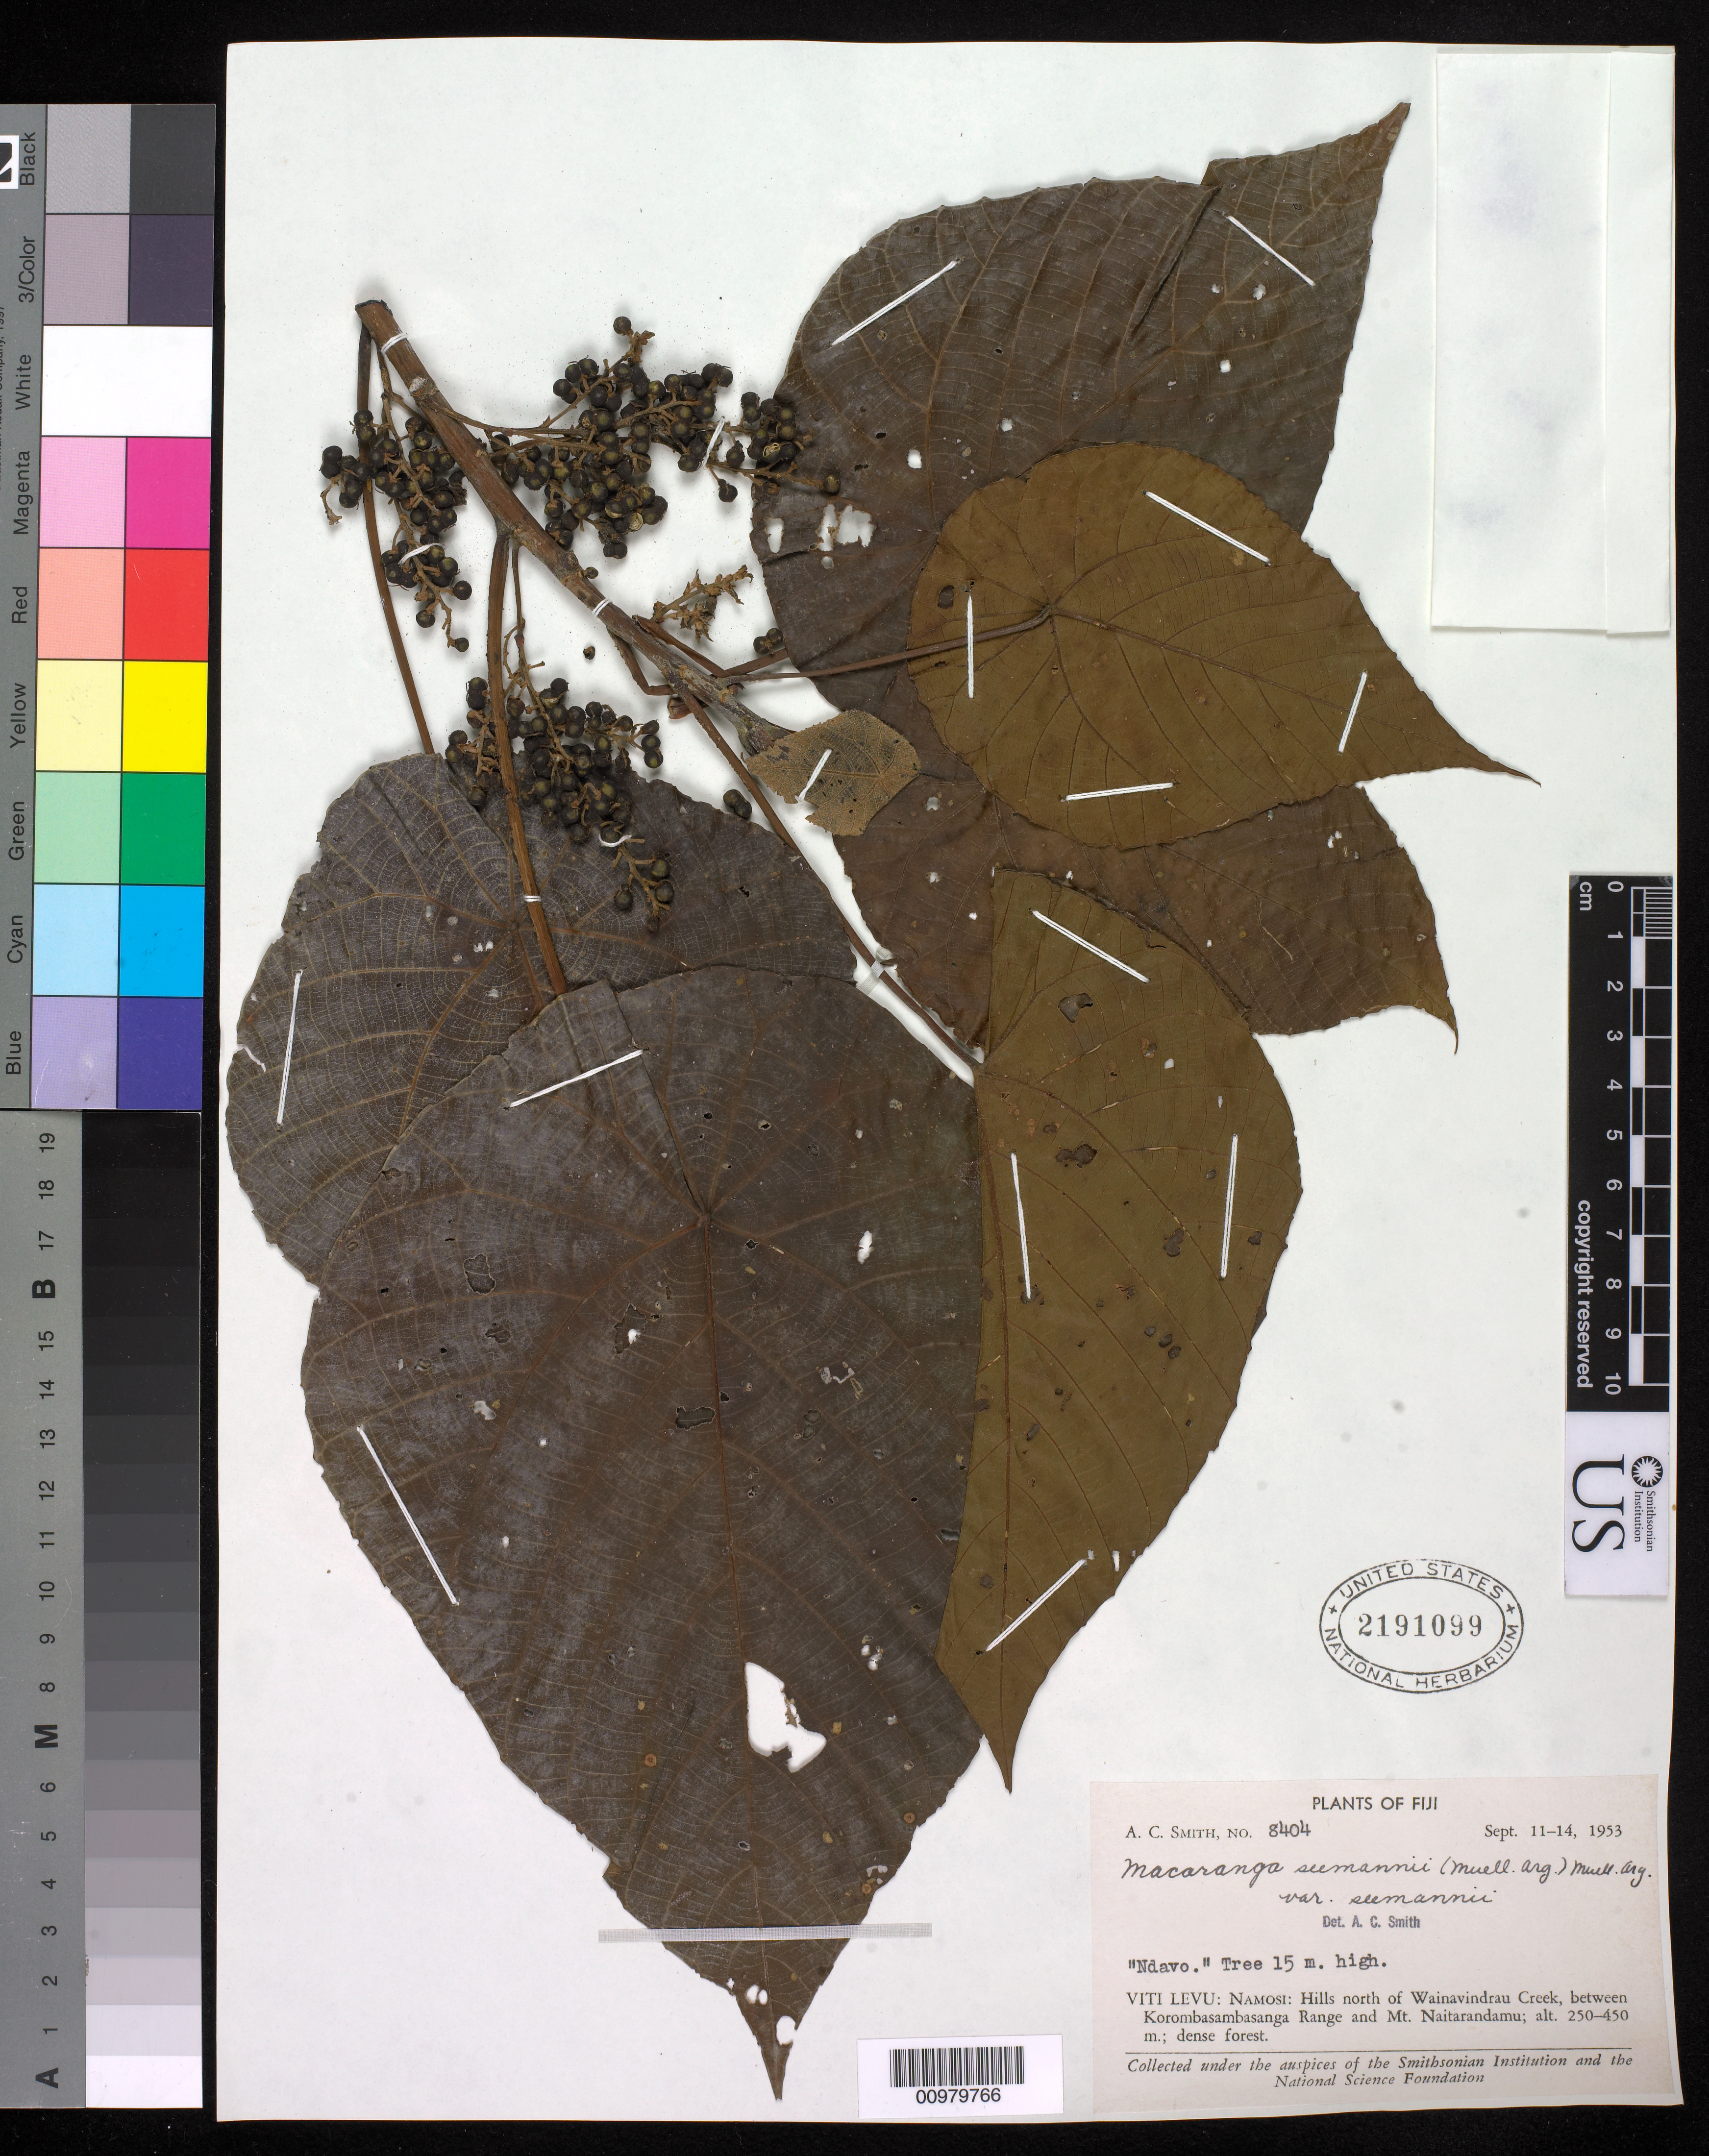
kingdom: Plantae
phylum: Tracheophyta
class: Magnoliopsida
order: Malpighiales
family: Euphorbiaceae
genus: Macaranga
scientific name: Macaranga seemanni var. capillata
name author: A.C. Sm.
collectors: C. A. Smith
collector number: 8404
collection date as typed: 11 Sep 1953 to 14 Sep 1953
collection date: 1953-09-11/1953-09-14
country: Fiji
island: Viti Levu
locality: Hills north of Wainavindrau Creek, between Korombasambasanga Range and Mt. Naitrandamu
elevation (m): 250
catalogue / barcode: US 2191099